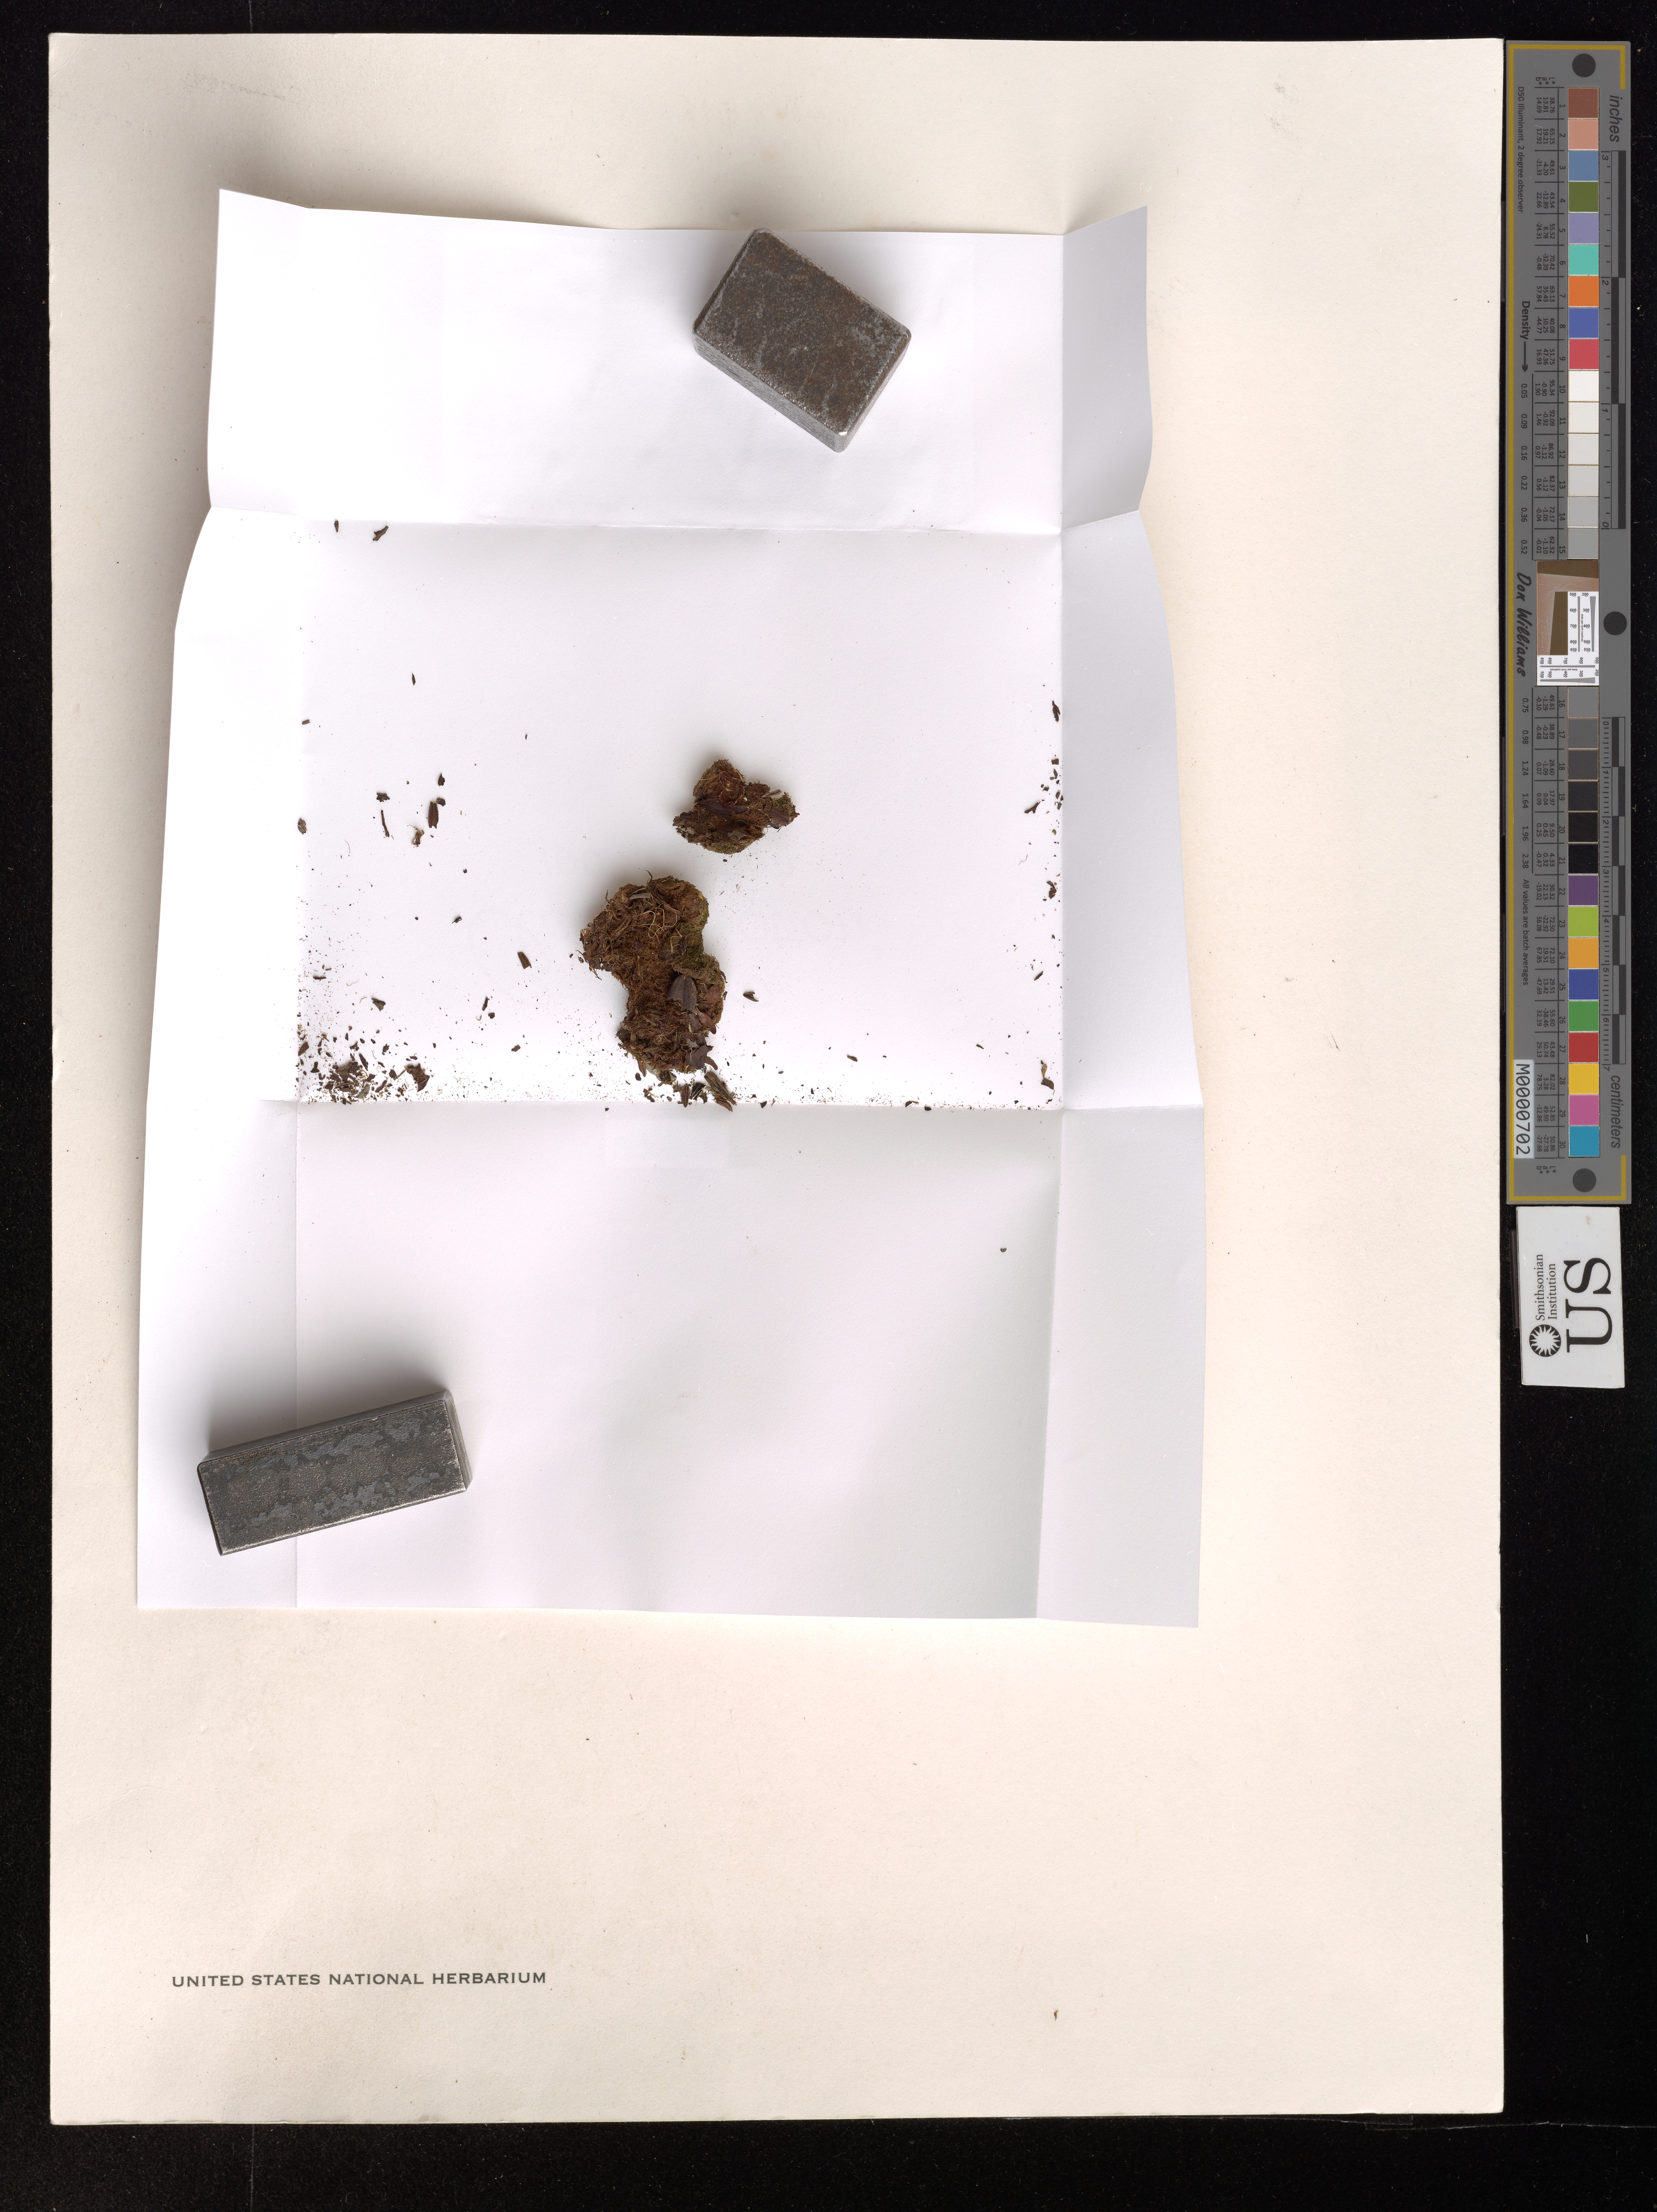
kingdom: Plantae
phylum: Marchantiophyta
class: Jungermanniopsida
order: Jungermanniales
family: Anastrophyllaceae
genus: Gymnocolea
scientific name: Gymnocolea inflata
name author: (Huds.) Dumort.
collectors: D. H. Wagner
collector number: m3017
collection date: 2016-09-29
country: United States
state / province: Oregon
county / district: Linn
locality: Linn County: Parish Lake, floating bog along W side of lake.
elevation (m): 1019